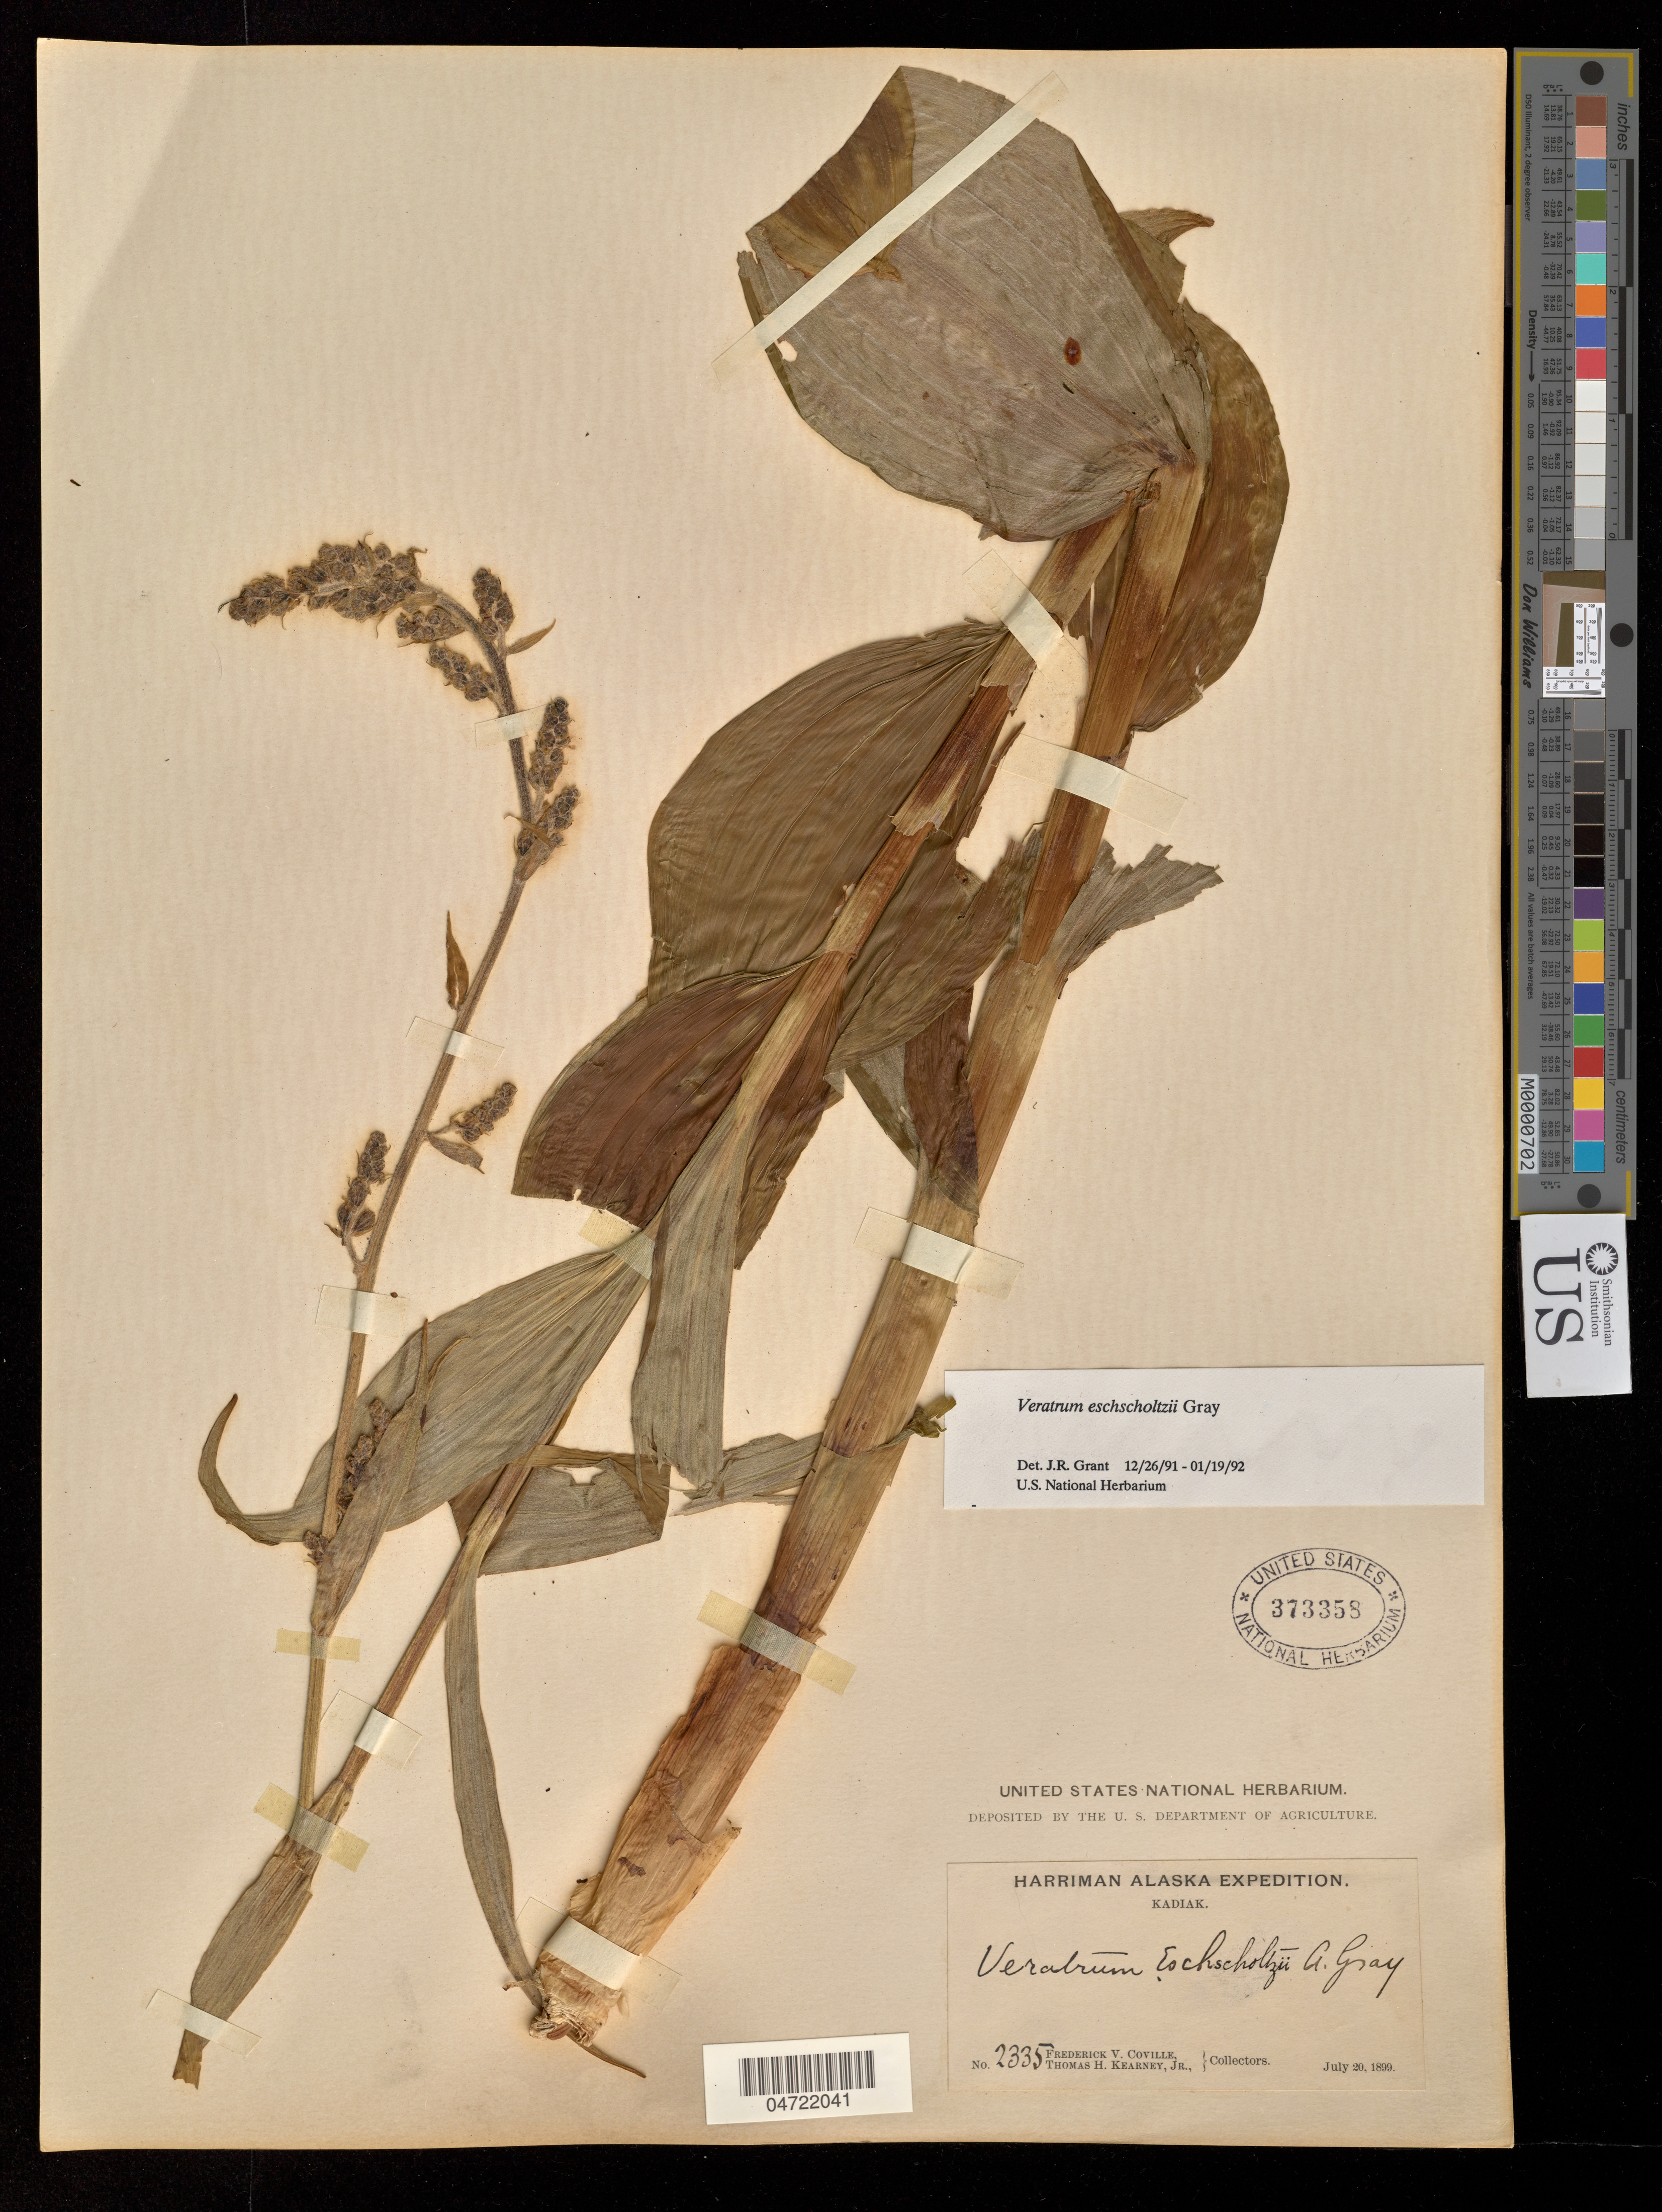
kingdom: Plantae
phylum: Tracheophyta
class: Liliopsida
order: Liliales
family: Melanthiaceae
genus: Veratrum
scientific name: Veratrum eschscholtzii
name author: A. Gray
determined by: Grant, J. R., (SWITZERLAND)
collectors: F. V. Coville & T. H. Kearney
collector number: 2335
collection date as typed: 20 Jul 1899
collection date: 1899-07-20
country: United States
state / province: Alaska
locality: Kadiak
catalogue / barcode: US 373358